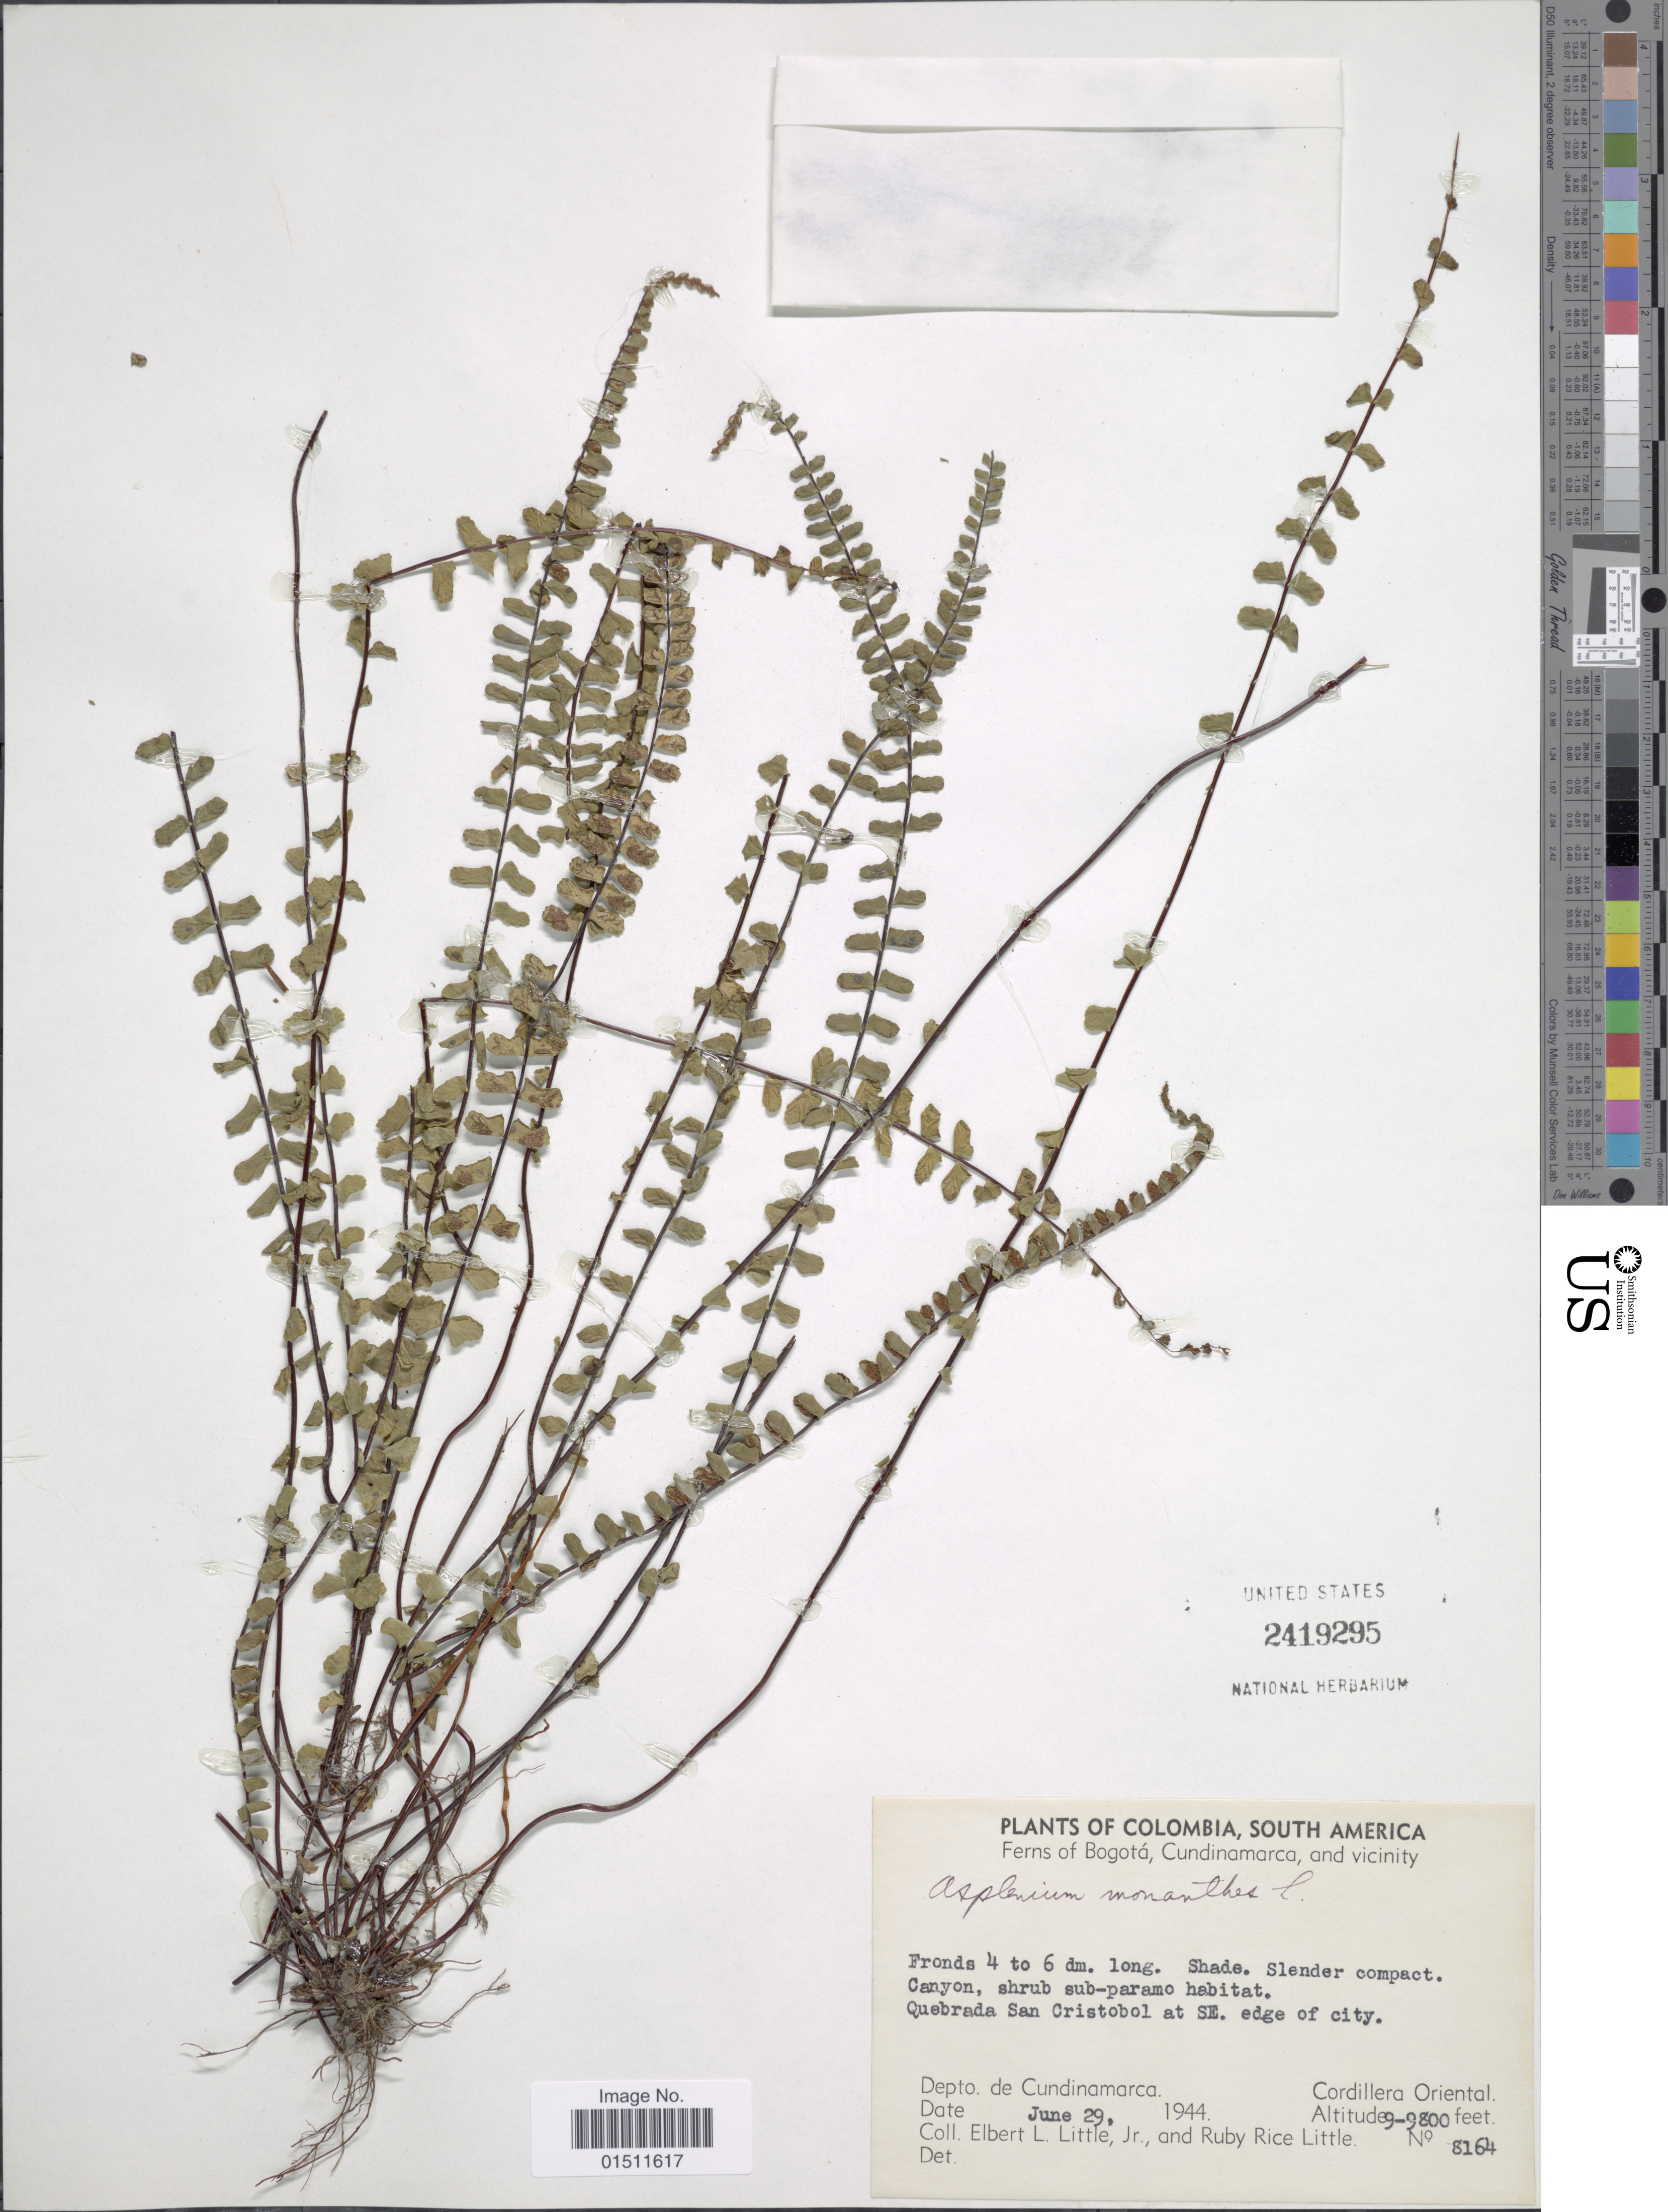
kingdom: Plantae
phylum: Tracheophyta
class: Polypodiopsida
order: Polypodiales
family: Aspleniaceae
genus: Asplenium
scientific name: Asplenium monanthes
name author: L.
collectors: E. L. Little & R. R. Little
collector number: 8164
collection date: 1944-06-29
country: Colombia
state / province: Cundinamarca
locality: Colombia, South America, Bogota, Cundinamarca, and vicinity, Quebrada San Cristobal at SE. edge of city, Depto de Cundinamarca, Cordillera Oriental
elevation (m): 2743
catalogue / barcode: US 2419295